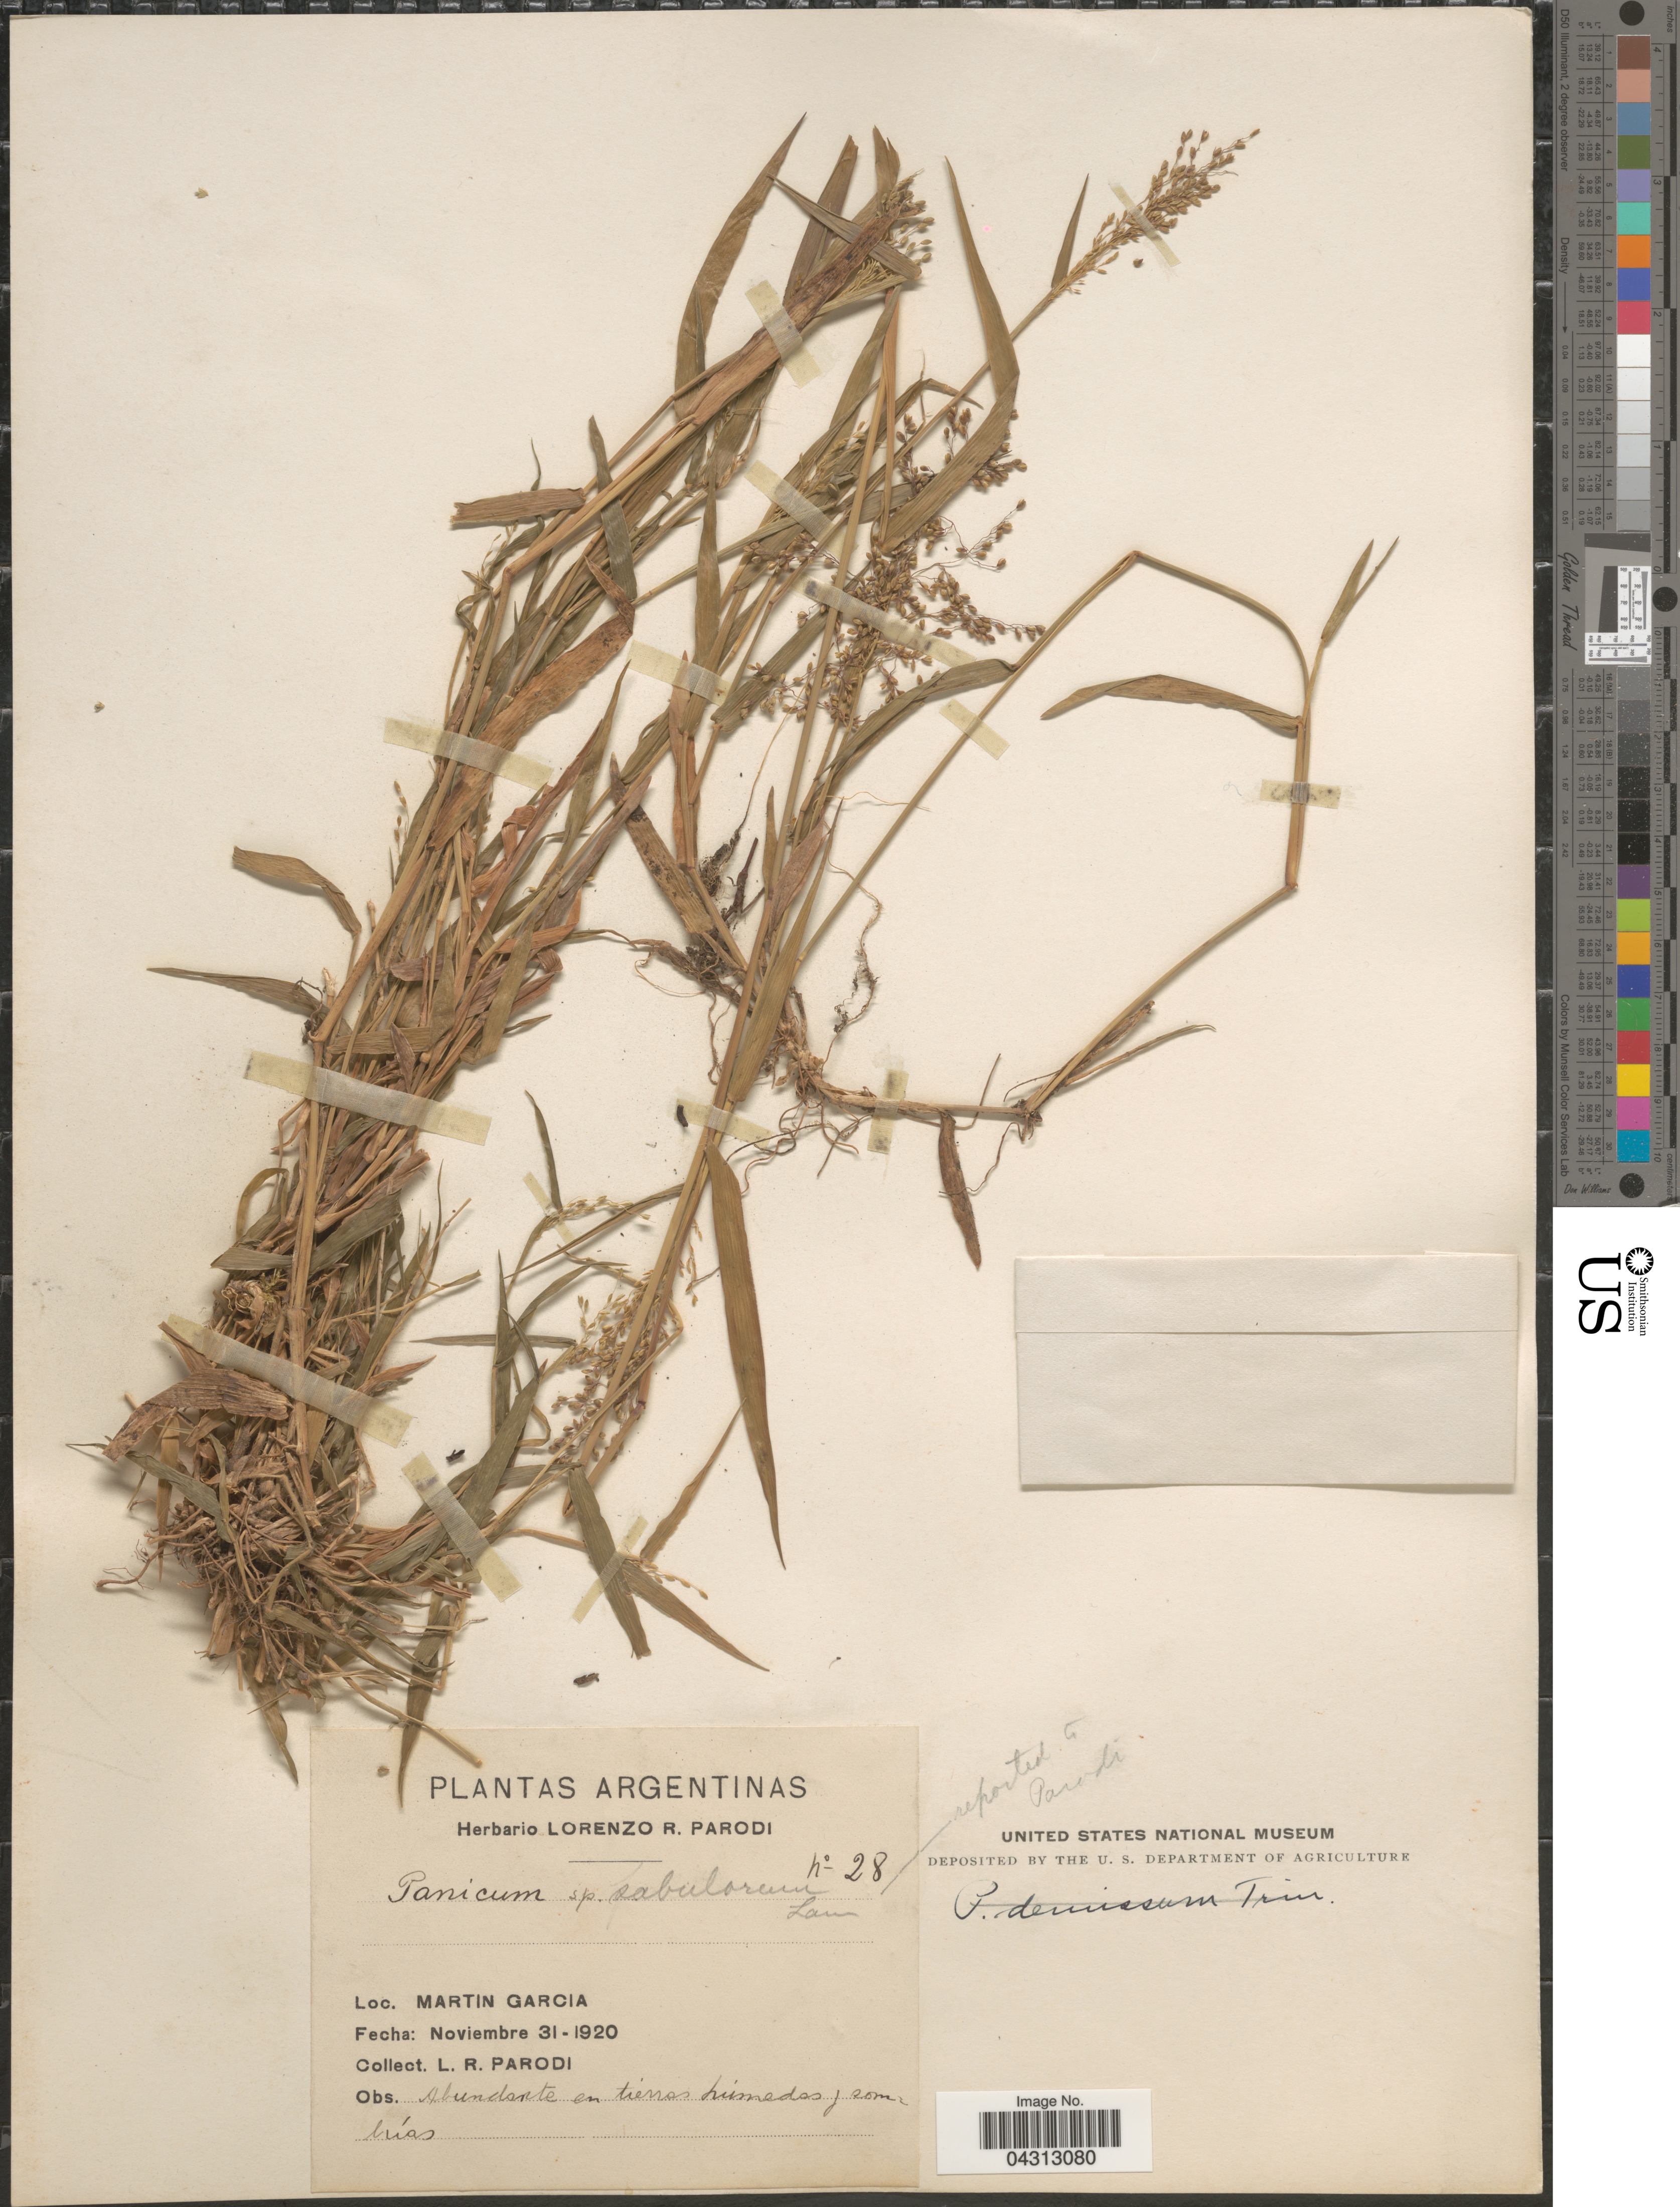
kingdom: Plantae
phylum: Tracheophyta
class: Liliopsida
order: Poales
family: Poaceae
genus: Dichanthelium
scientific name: Dichanthelium stigmosum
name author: (Trin.) Zuloaga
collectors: L. R. Parodi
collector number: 28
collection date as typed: Noviembre 31-1920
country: Argentina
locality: Martin Garcia.